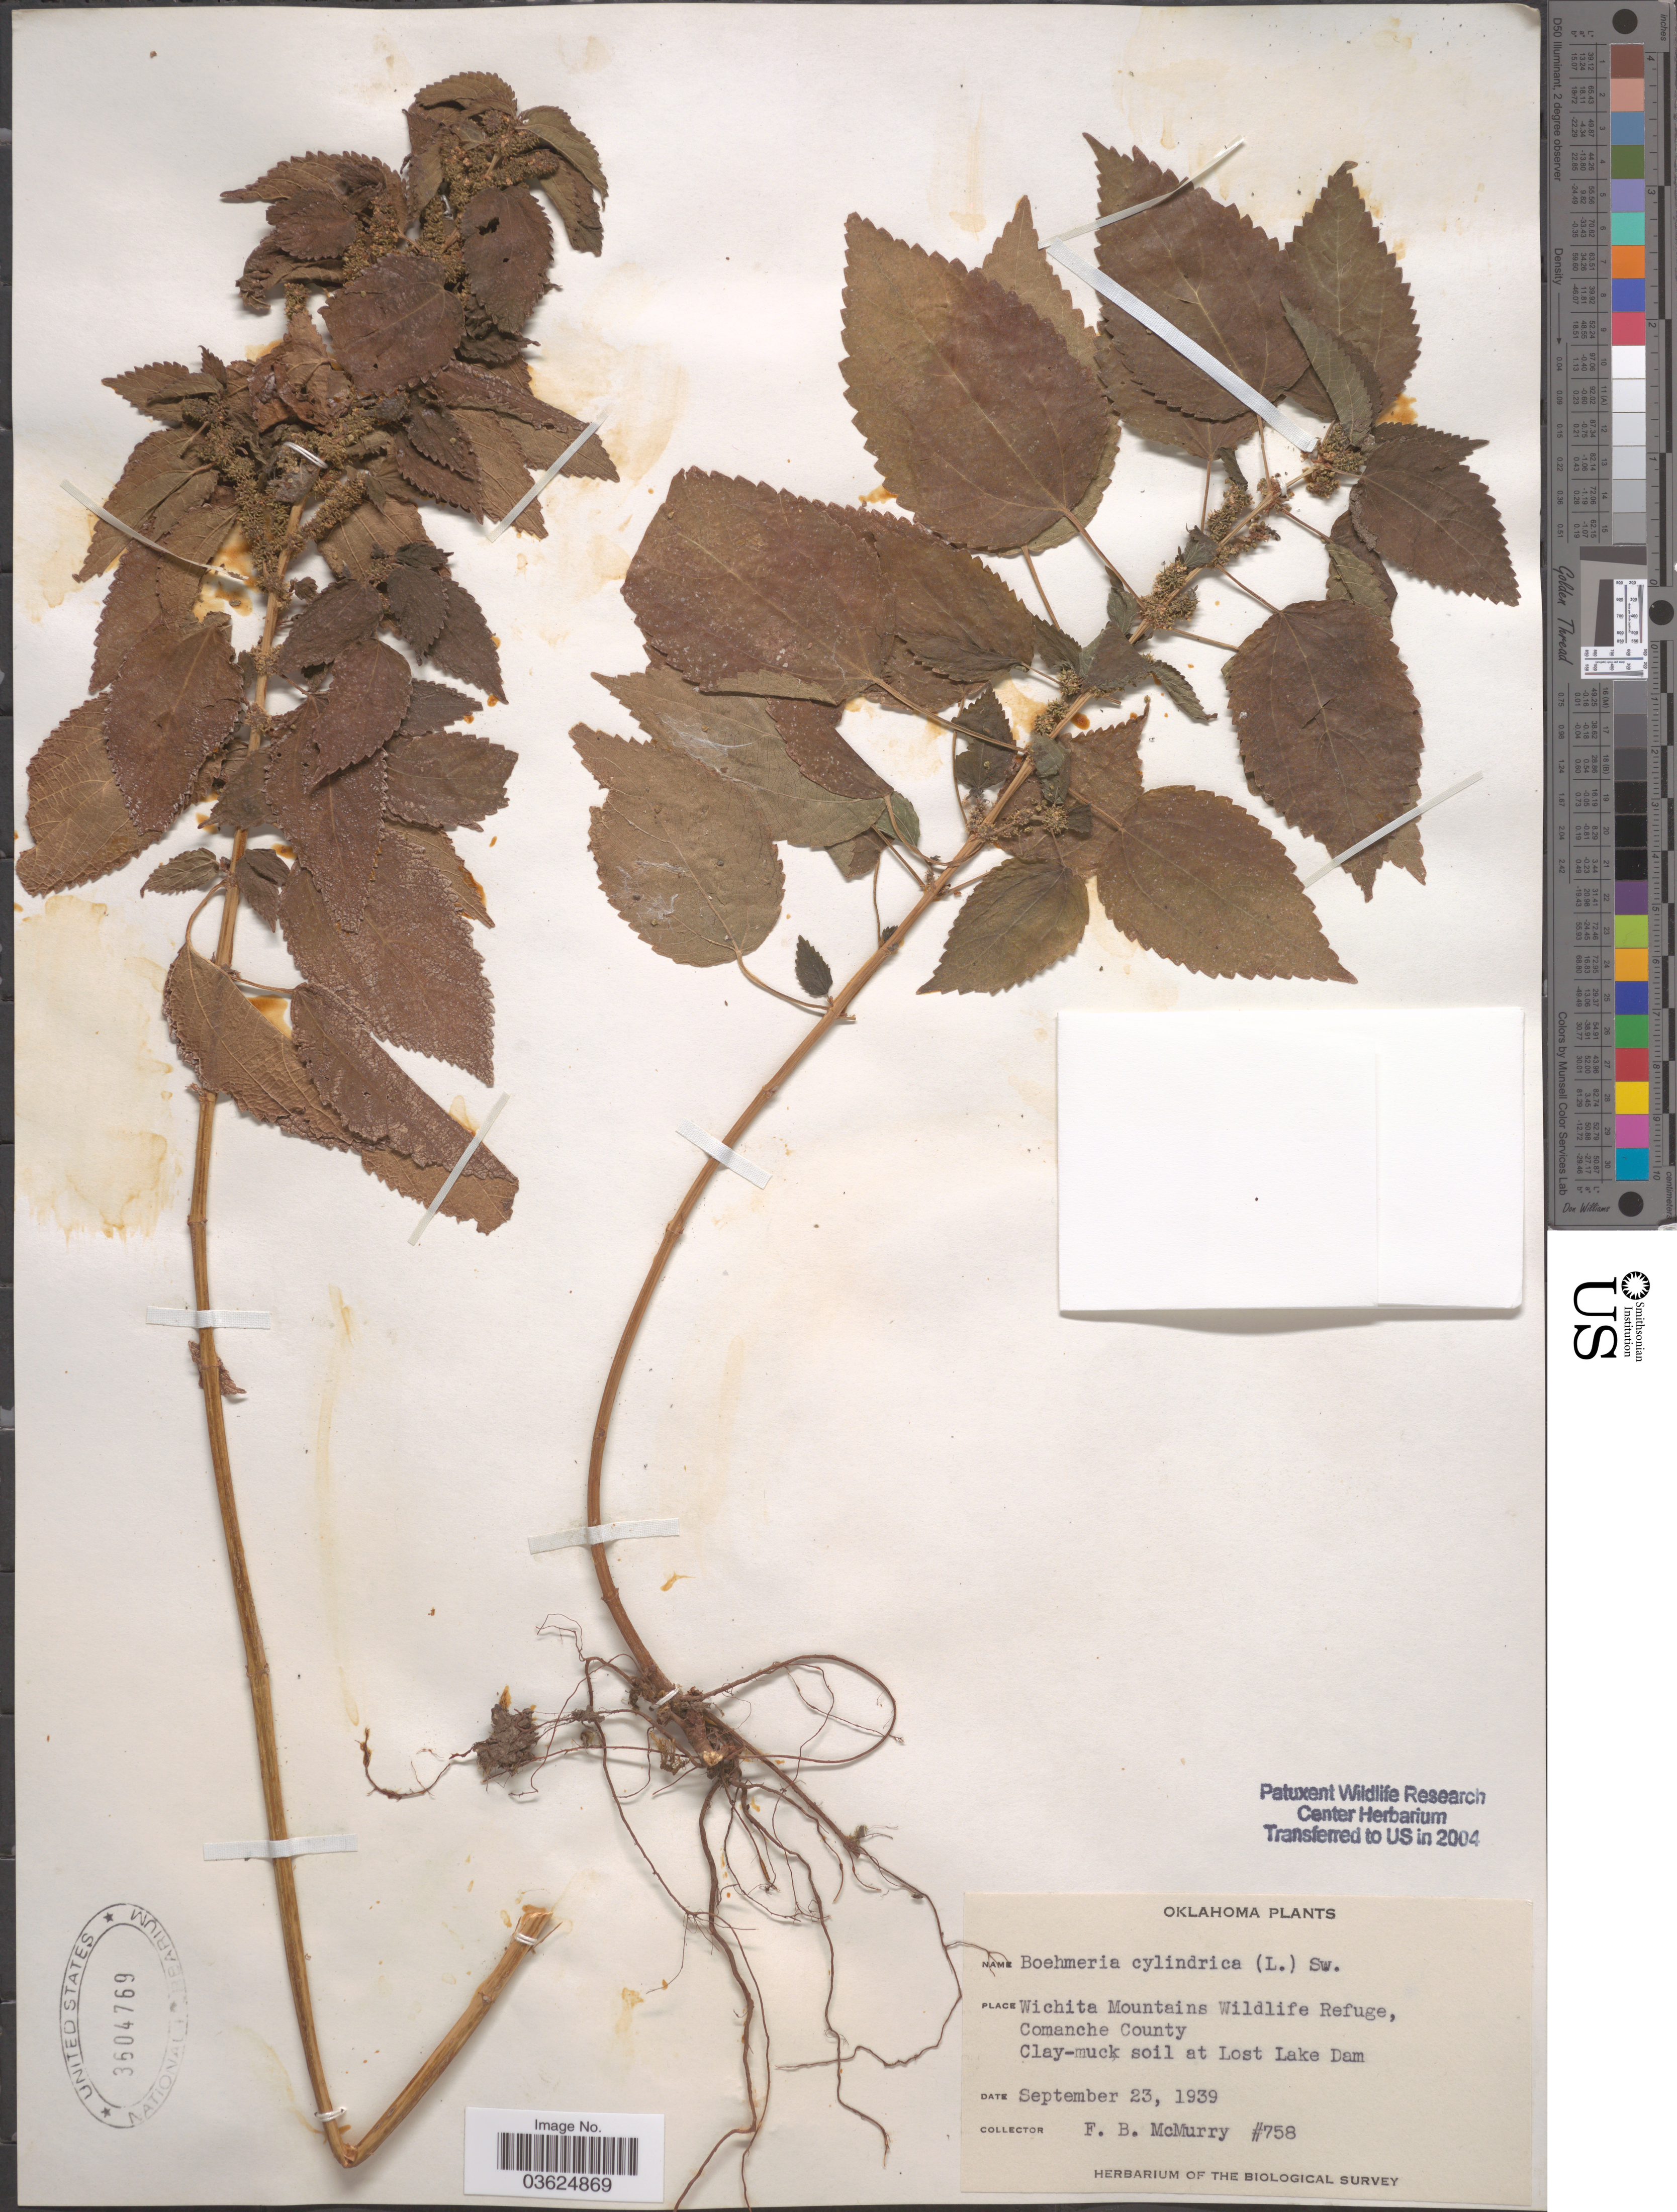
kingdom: Plantae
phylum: Tracheophyta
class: Magnoliopsida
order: Rosales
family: Urticaceae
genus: Boehmeria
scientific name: Boehmeria cylindrica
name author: (L.) Sw.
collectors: F. B. McMurry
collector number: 758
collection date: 1939-09-23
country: United States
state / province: Oklahoma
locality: Wichita Mountains Wildlife Refuge, Comanche County. Clay-muck soil at Lost Lake Dam.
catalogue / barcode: US 3604769